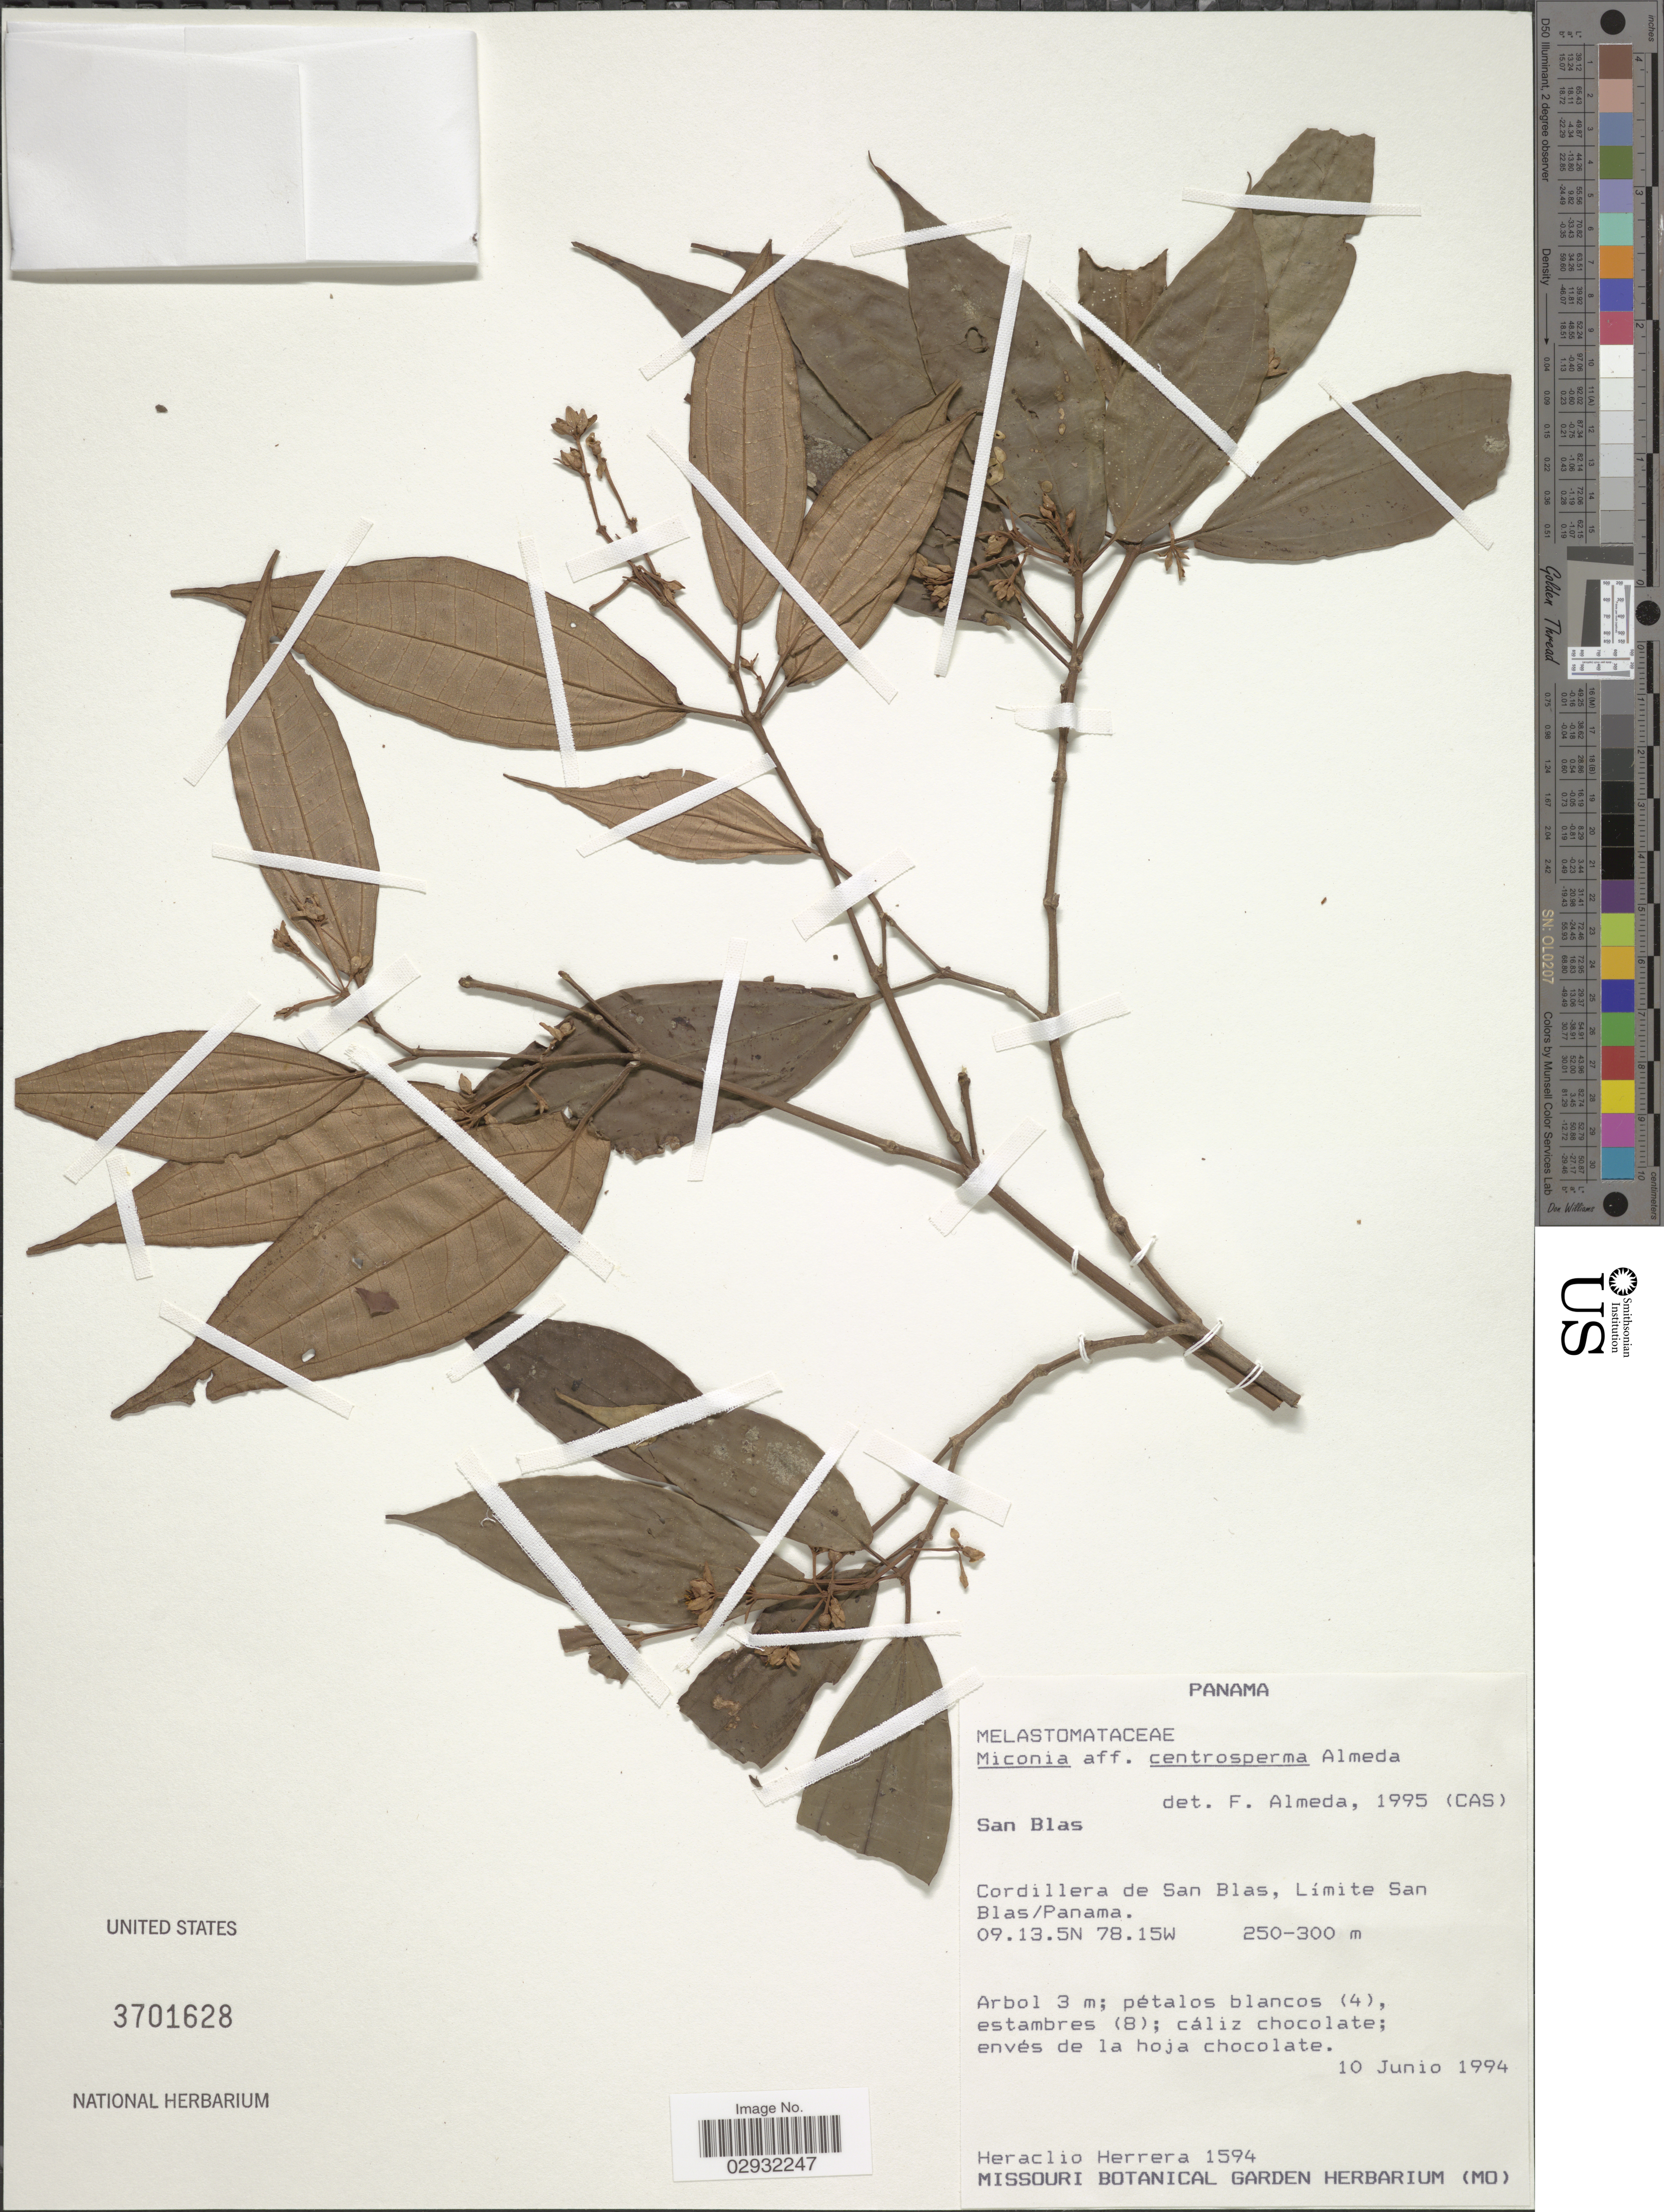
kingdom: Plantae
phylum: Tracheophyta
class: Magnoliopsida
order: Myrtales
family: Melastomataceae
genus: Miconia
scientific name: Miconia centrosperma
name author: Almeda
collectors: H. Herrera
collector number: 1594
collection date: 1994-06-10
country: Panama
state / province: Kuna Yala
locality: San Blas, Cordillera de San Blas, Límite San Blas/Panama.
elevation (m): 250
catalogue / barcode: US 3701628